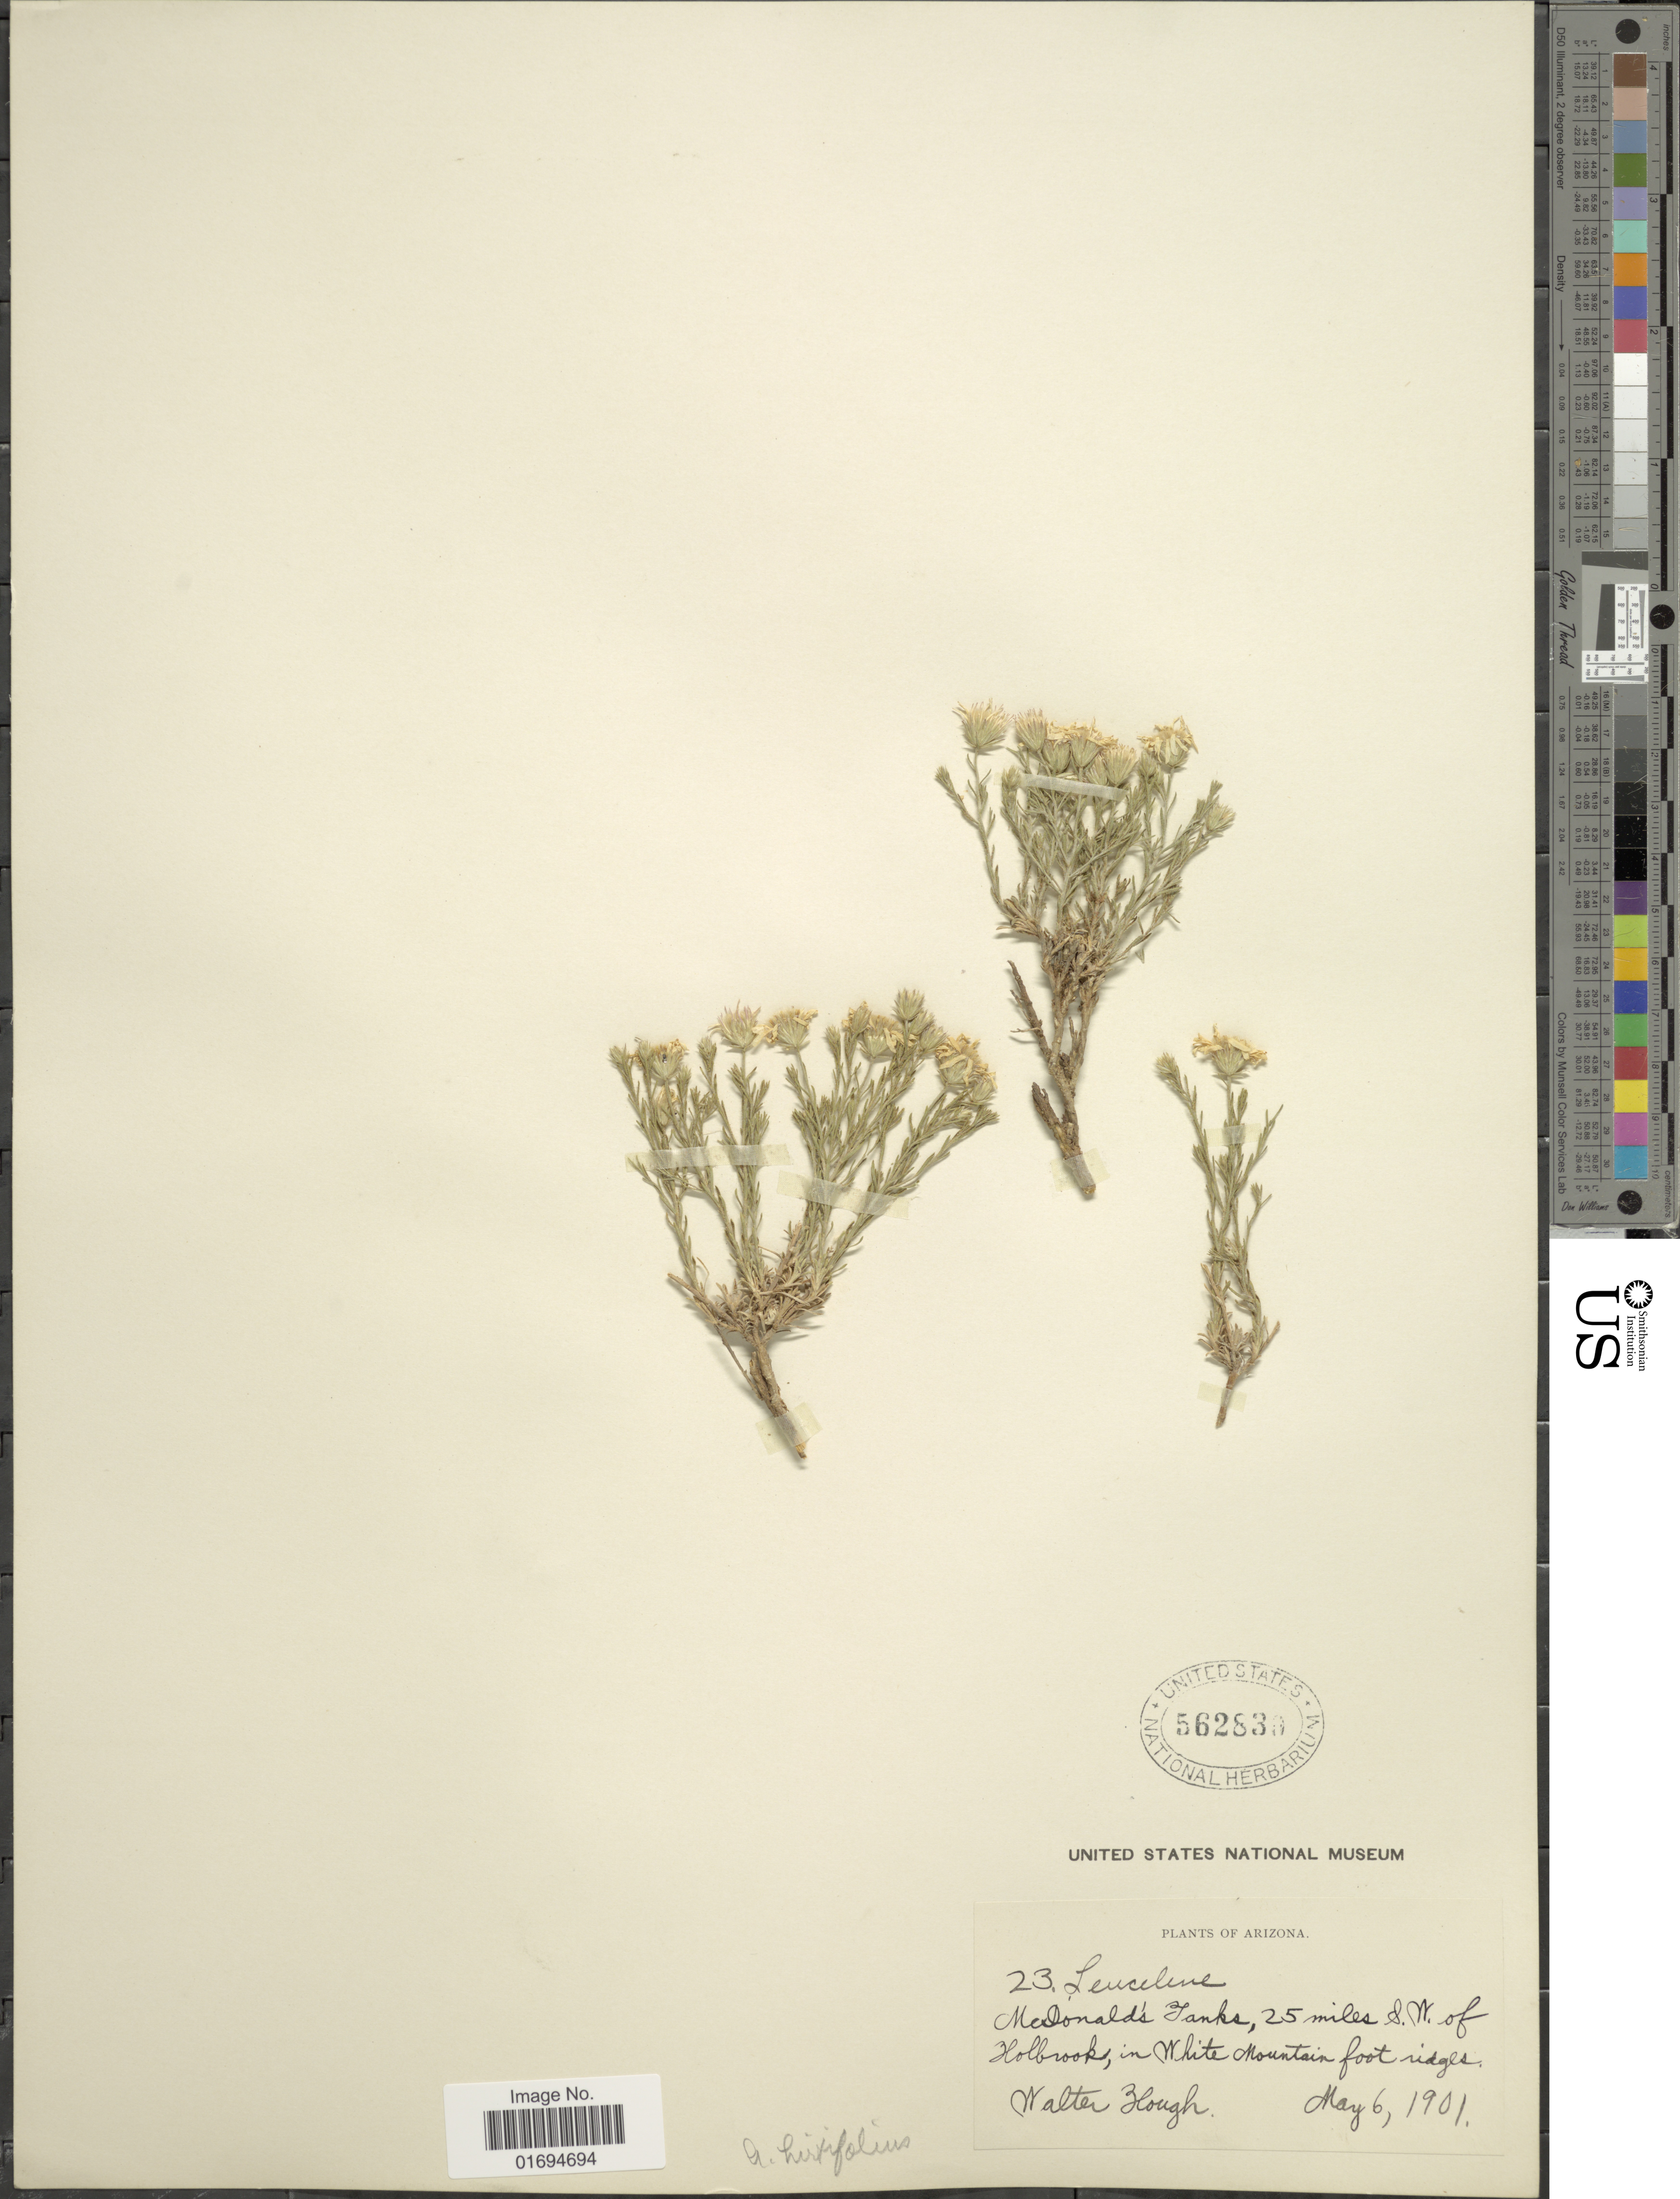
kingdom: Plantae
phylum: Tracheophyta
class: Magnoliopsida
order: Asterales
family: Asteraceae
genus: Chaetopappa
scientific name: Chaetopappa ericoides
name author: (Torr.) G.L. Nesom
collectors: W. Hough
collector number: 23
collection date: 1901-05-06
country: United States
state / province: Arizona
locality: McDonald's Tanks, 25 miles S. W. of Holbrook, in White Mountain foot ridges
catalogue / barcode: US 562830